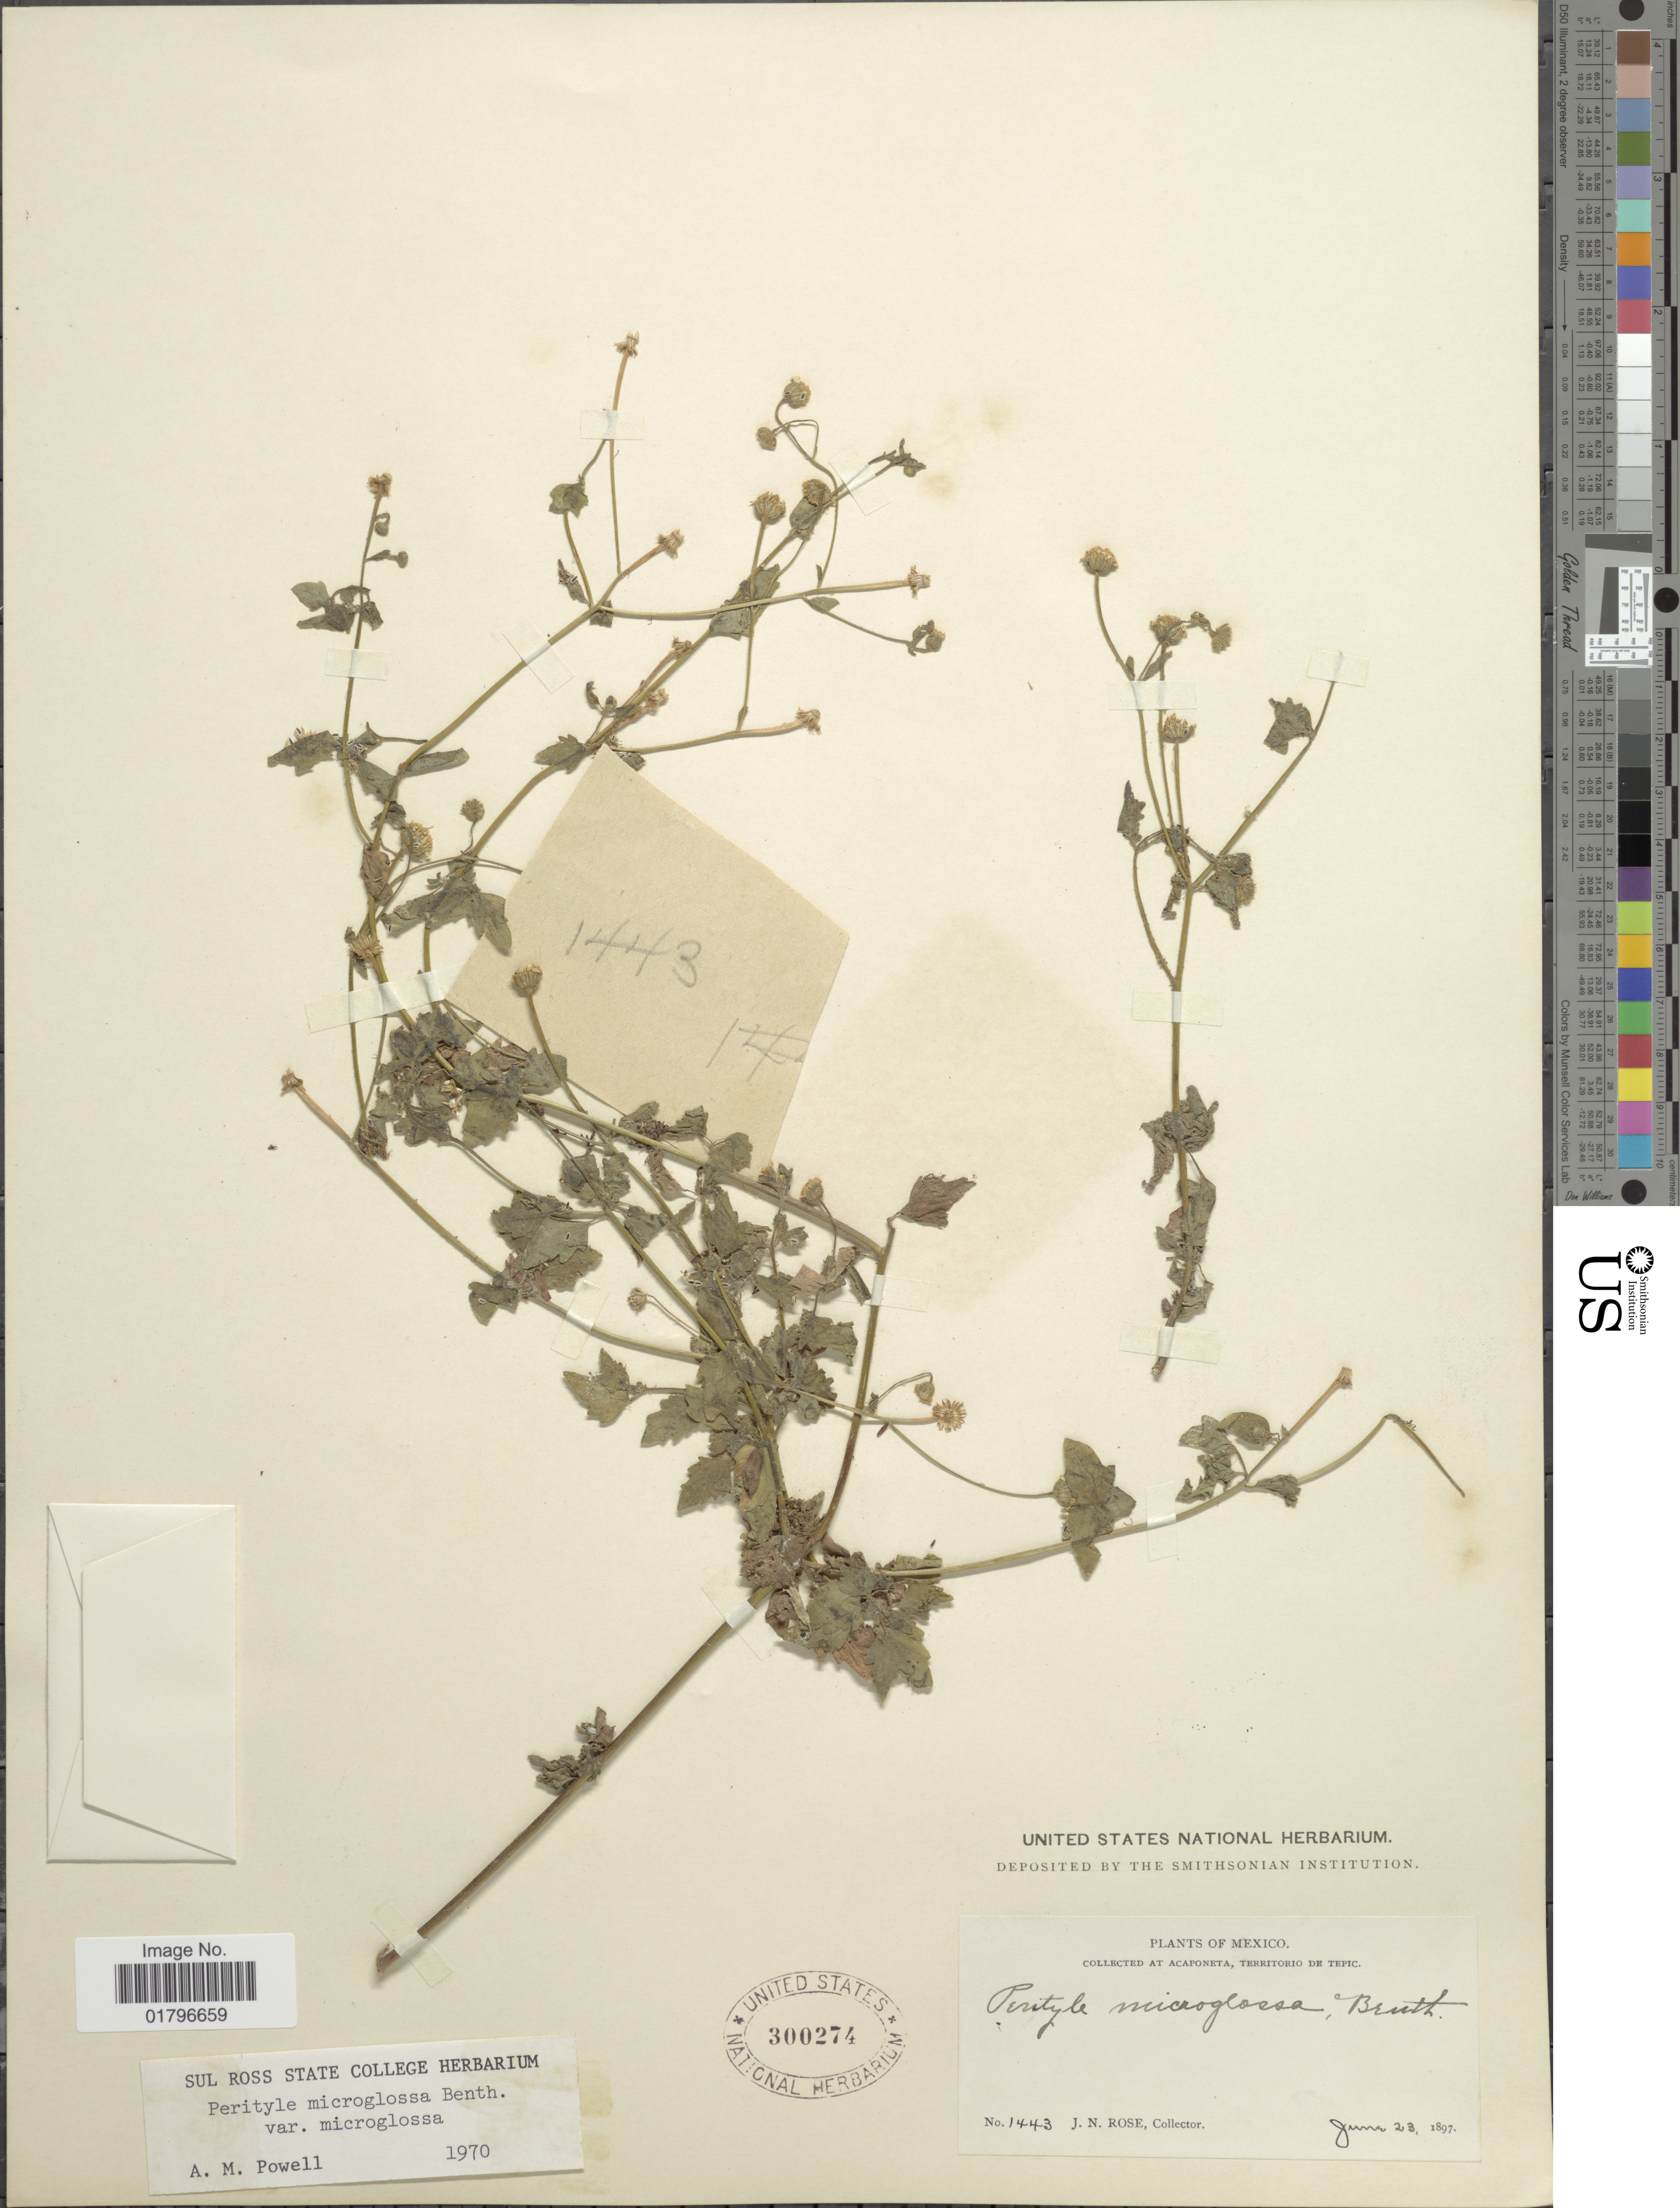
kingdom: Plantae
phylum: Tracheophyta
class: Magnoliopsida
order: Asterales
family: Asteraceae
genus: Perityle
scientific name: Perityle microglossa var. microglossa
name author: Benth.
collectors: J. N. Rose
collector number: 1443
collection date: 1897-06-23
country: Mexico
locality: At Acaponeta, Territorio de Tepic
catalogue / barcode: US 300274